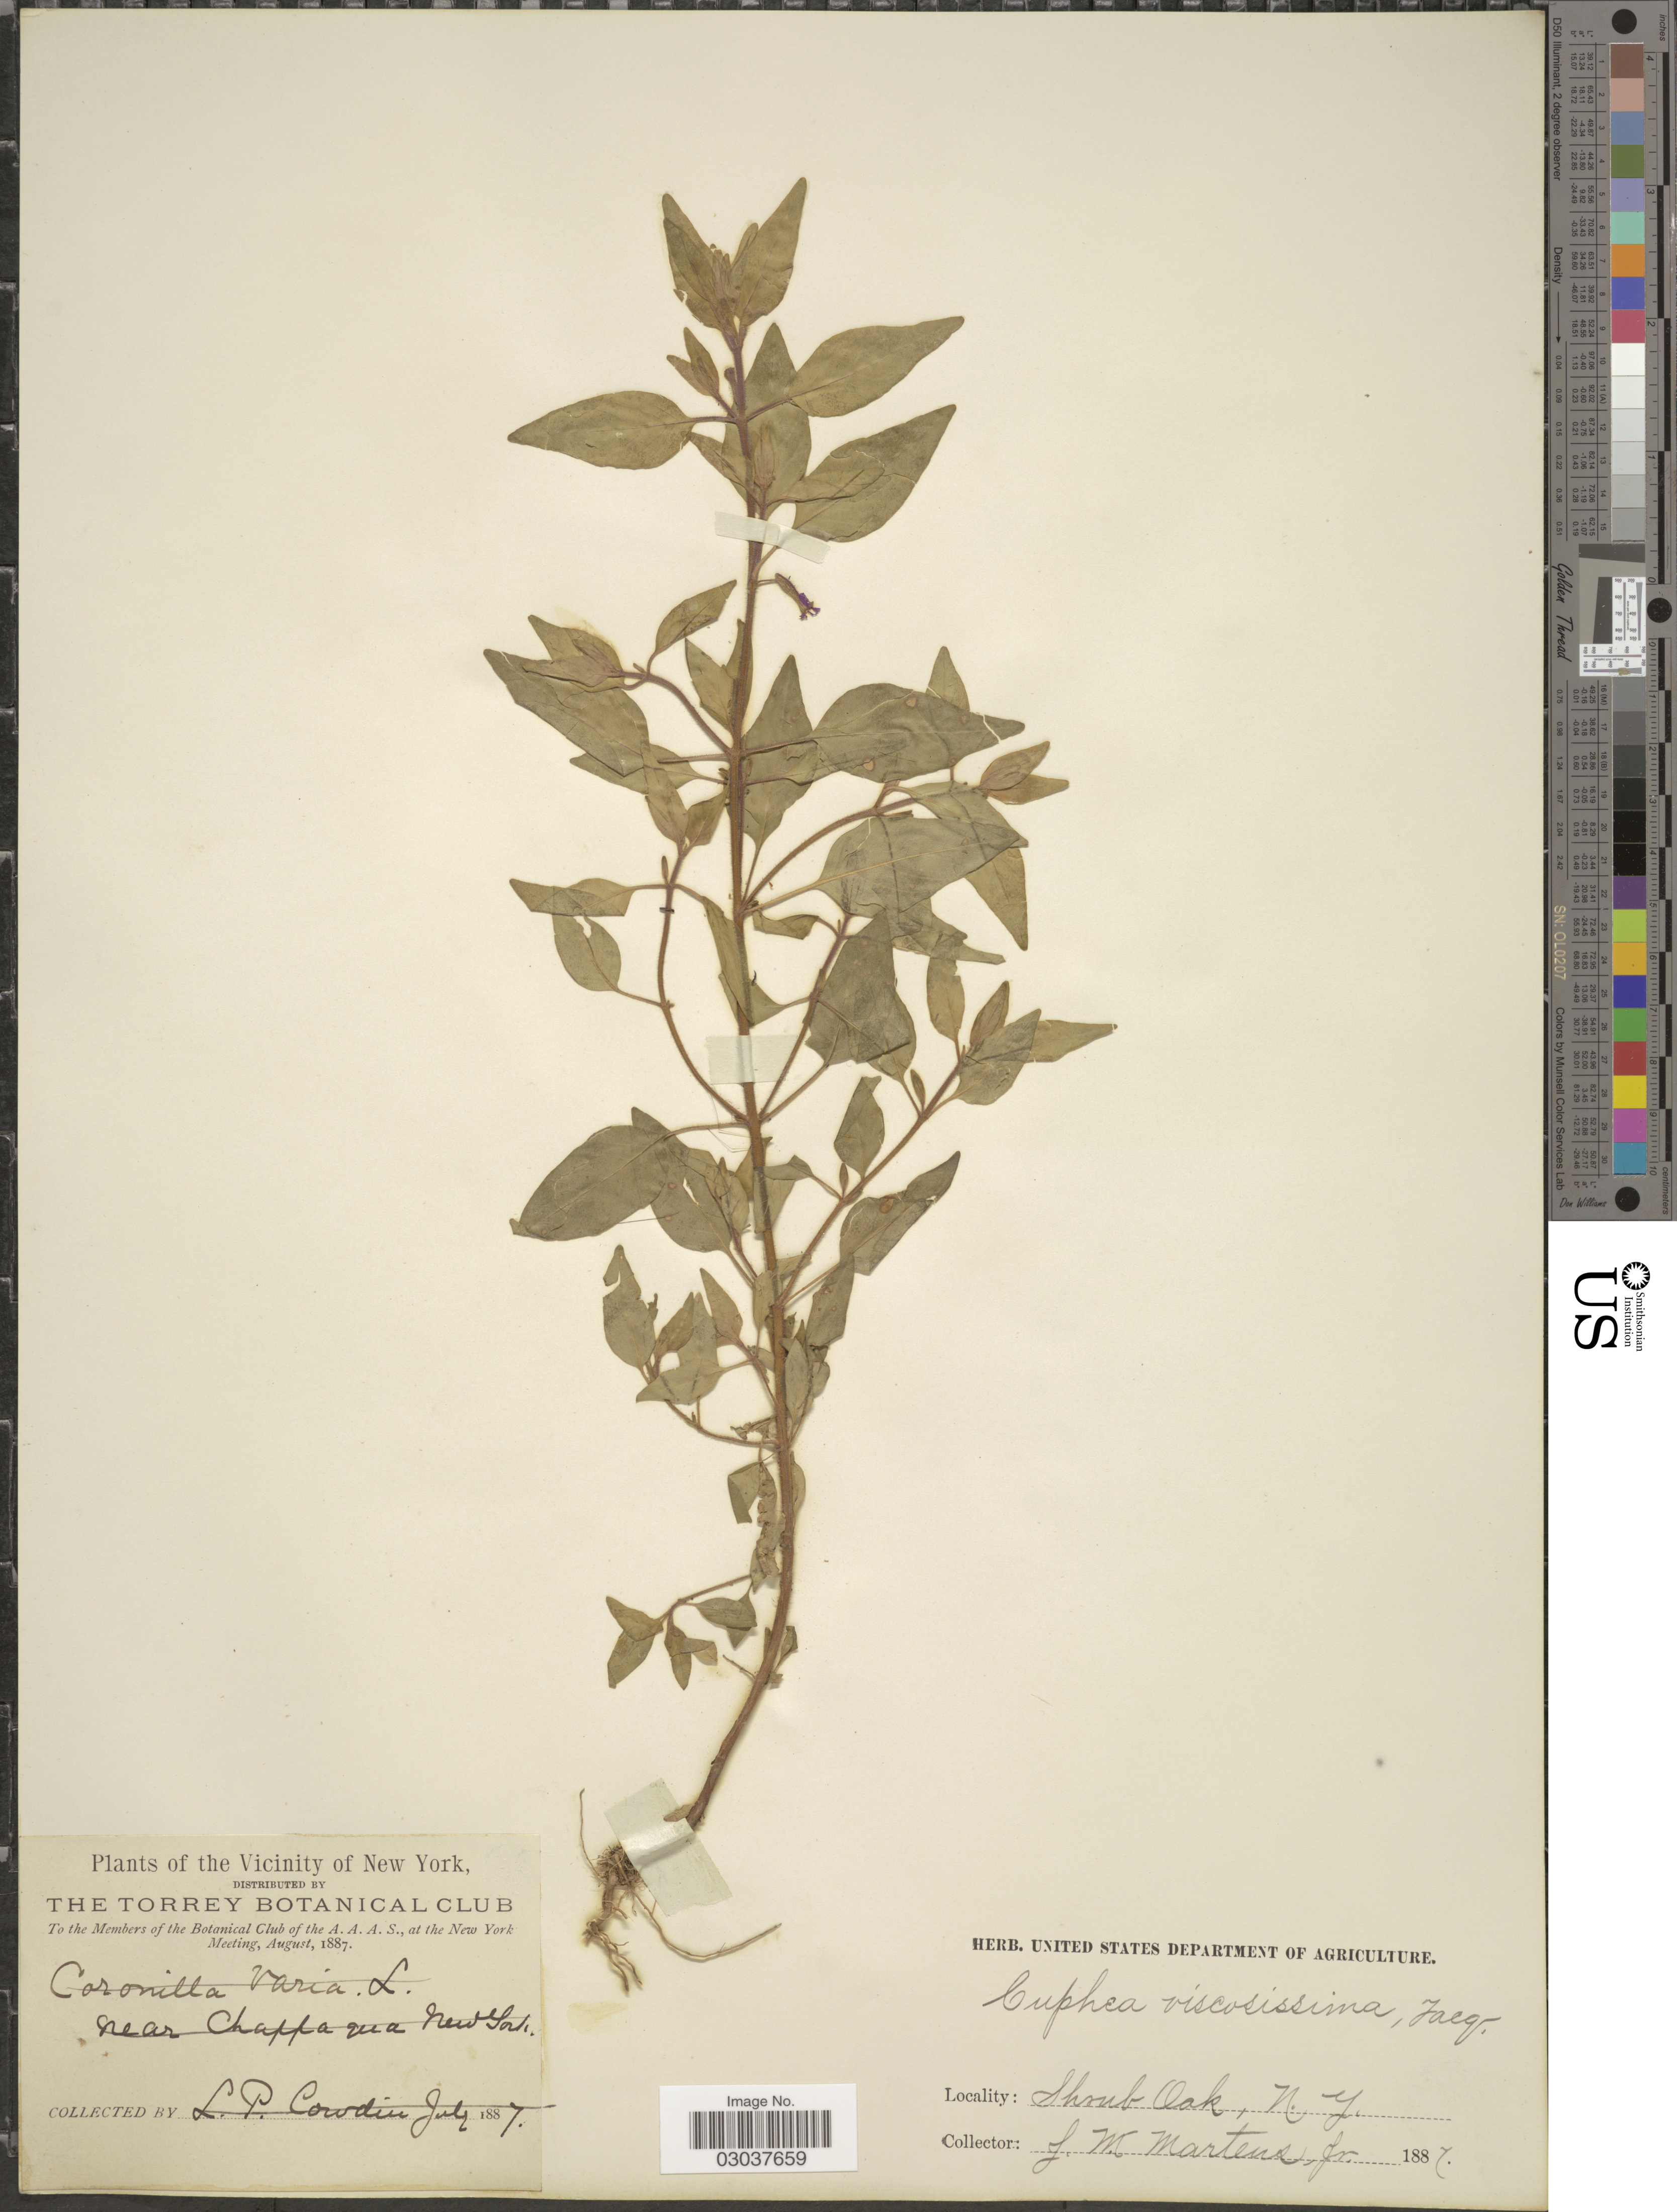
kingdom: Plantae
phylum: Tracheophyta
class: Magnoliopsida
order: Myrtales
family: Lythraceae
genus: Cuphea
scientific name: Cuphea petiolata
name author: Pohl ex Koehne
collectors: J. Martens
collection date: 1887-08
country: United States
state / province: New York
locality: The Vicinity of New York. Shrub Oak, N. Y.